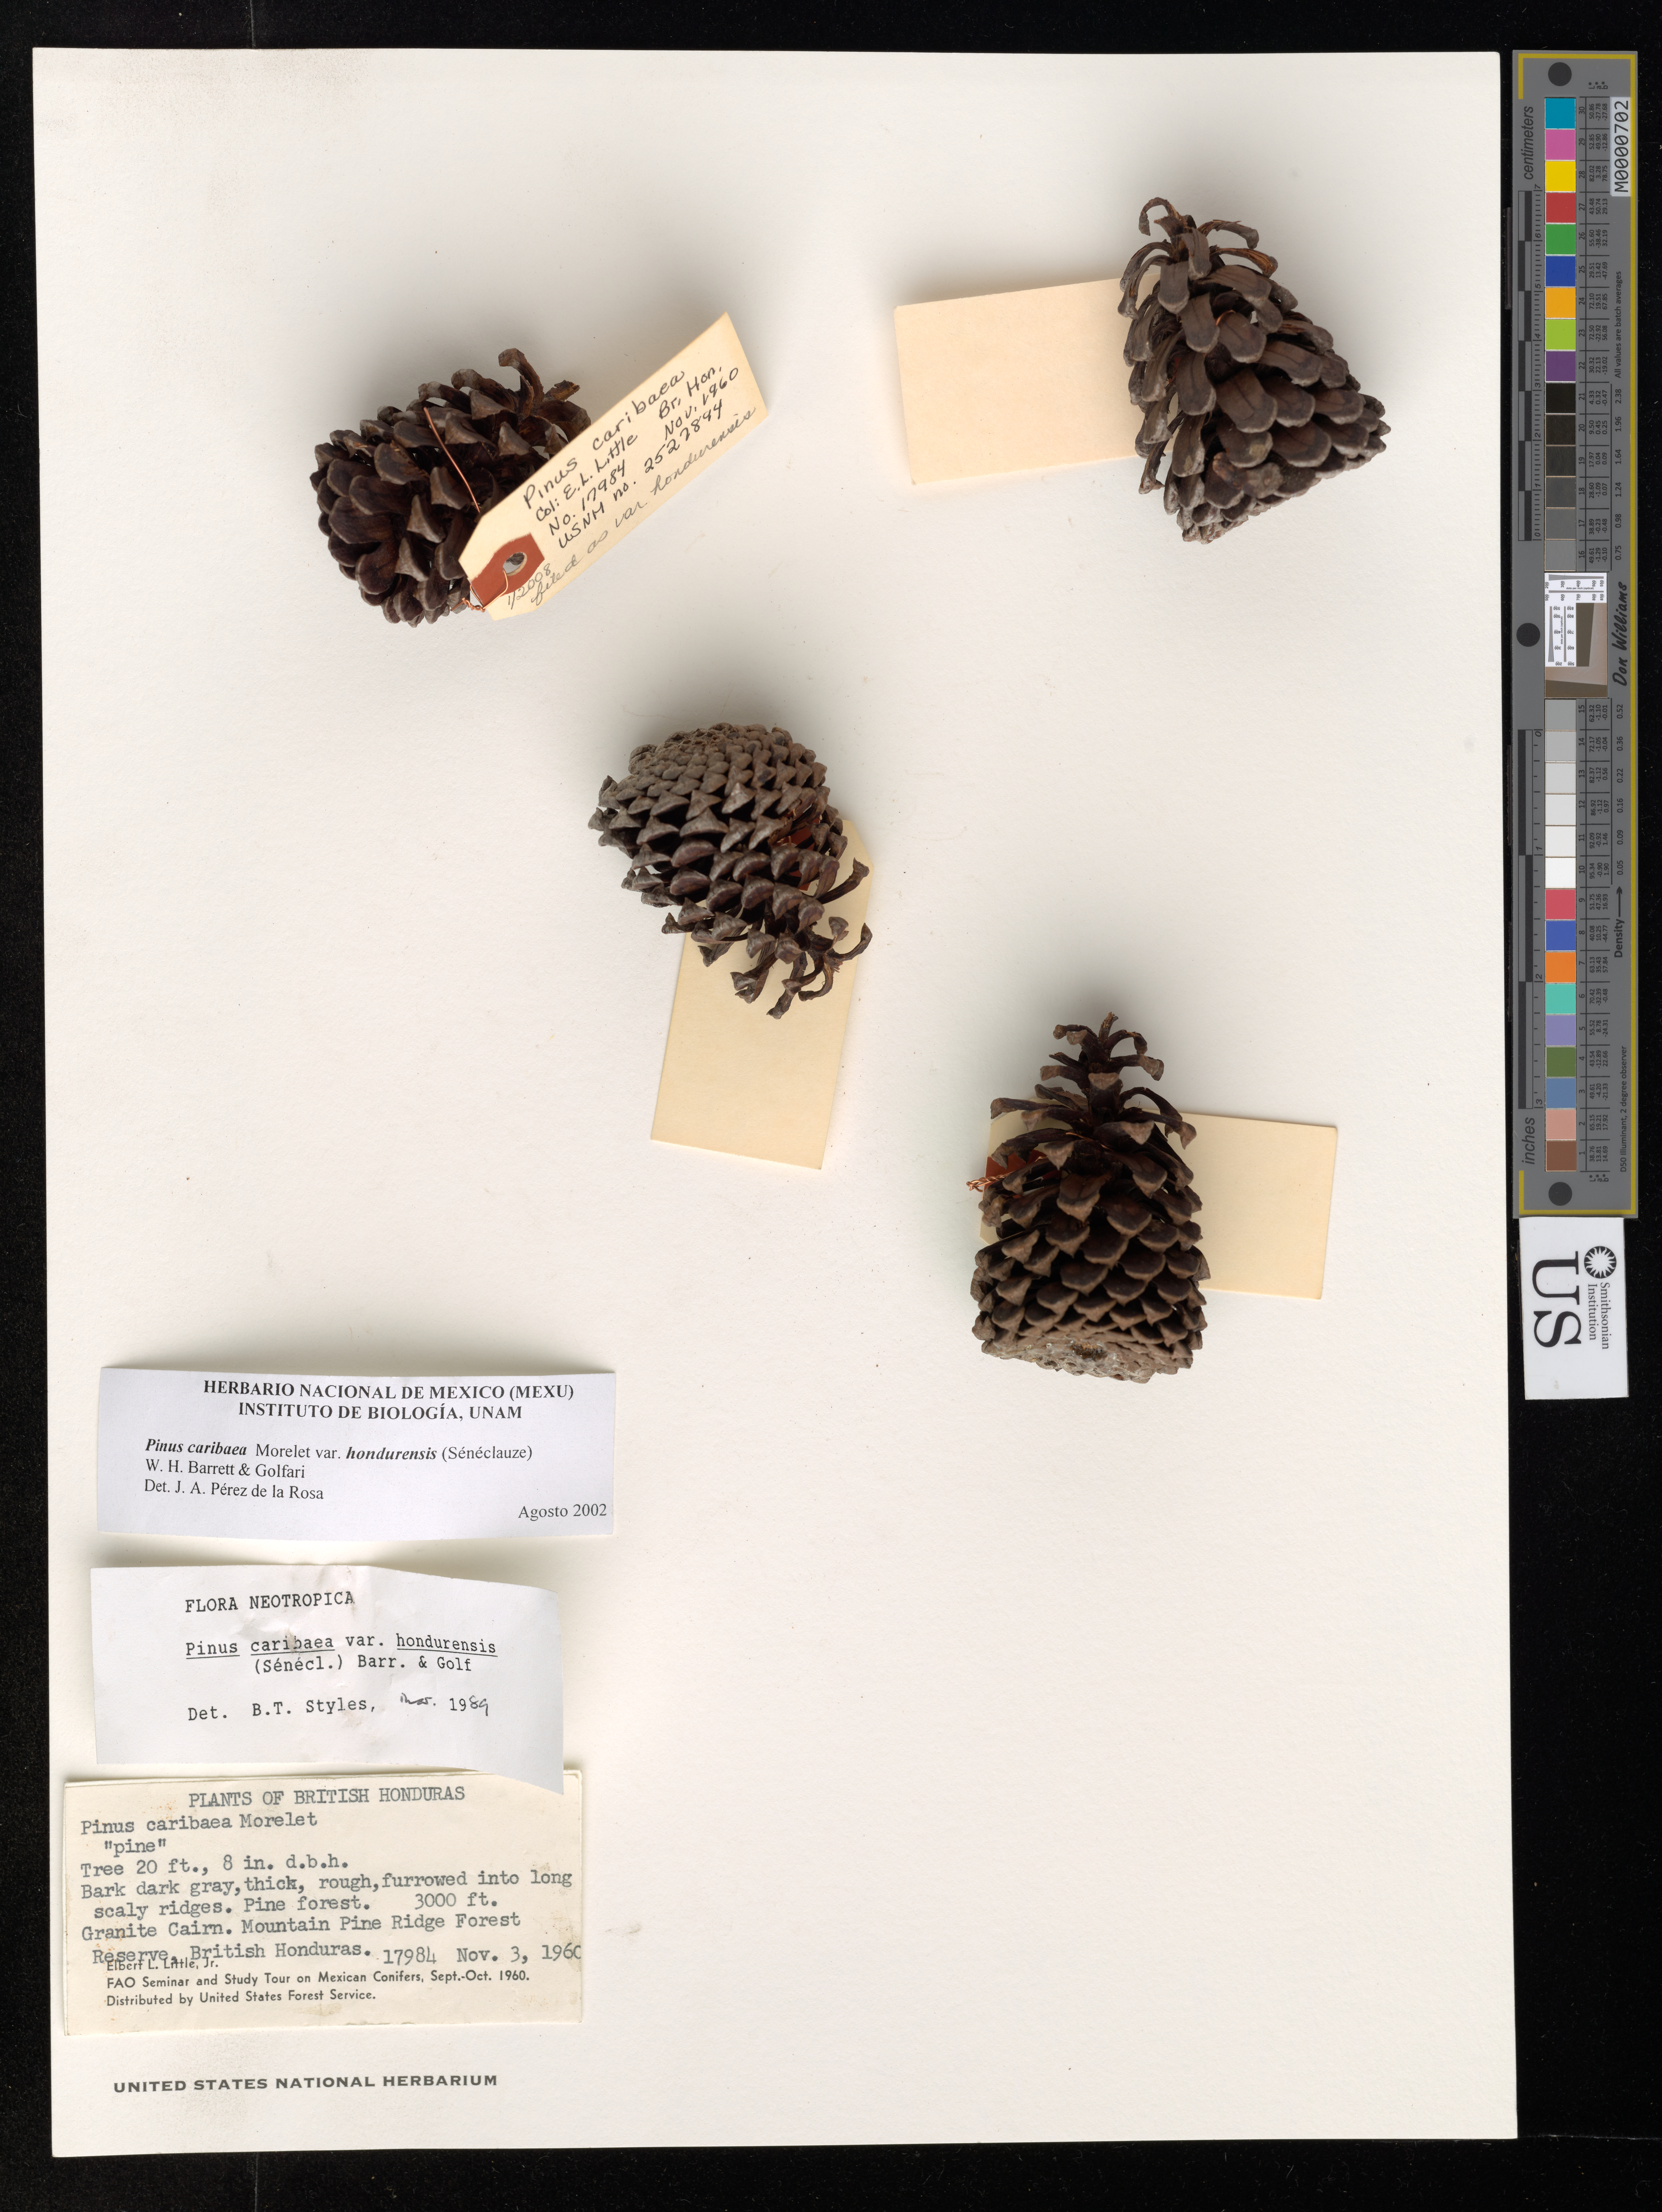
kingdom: Plantae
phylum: Tracheophyta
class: Pinopsida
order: Pinales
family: Pinaceae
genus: Pinus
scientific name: Pinus caribaea var. hondurensis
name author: (Sénécl.) W.H.G. Barrett & Golfari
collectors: E. L. Little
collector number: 17984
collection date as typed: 03 Nov 1960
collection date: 1960-11-03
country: Belize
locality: Granite Cairn. Mountain Pine Ridge Forest Reserve, British Honduras.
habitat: Pine forest.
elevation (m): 914